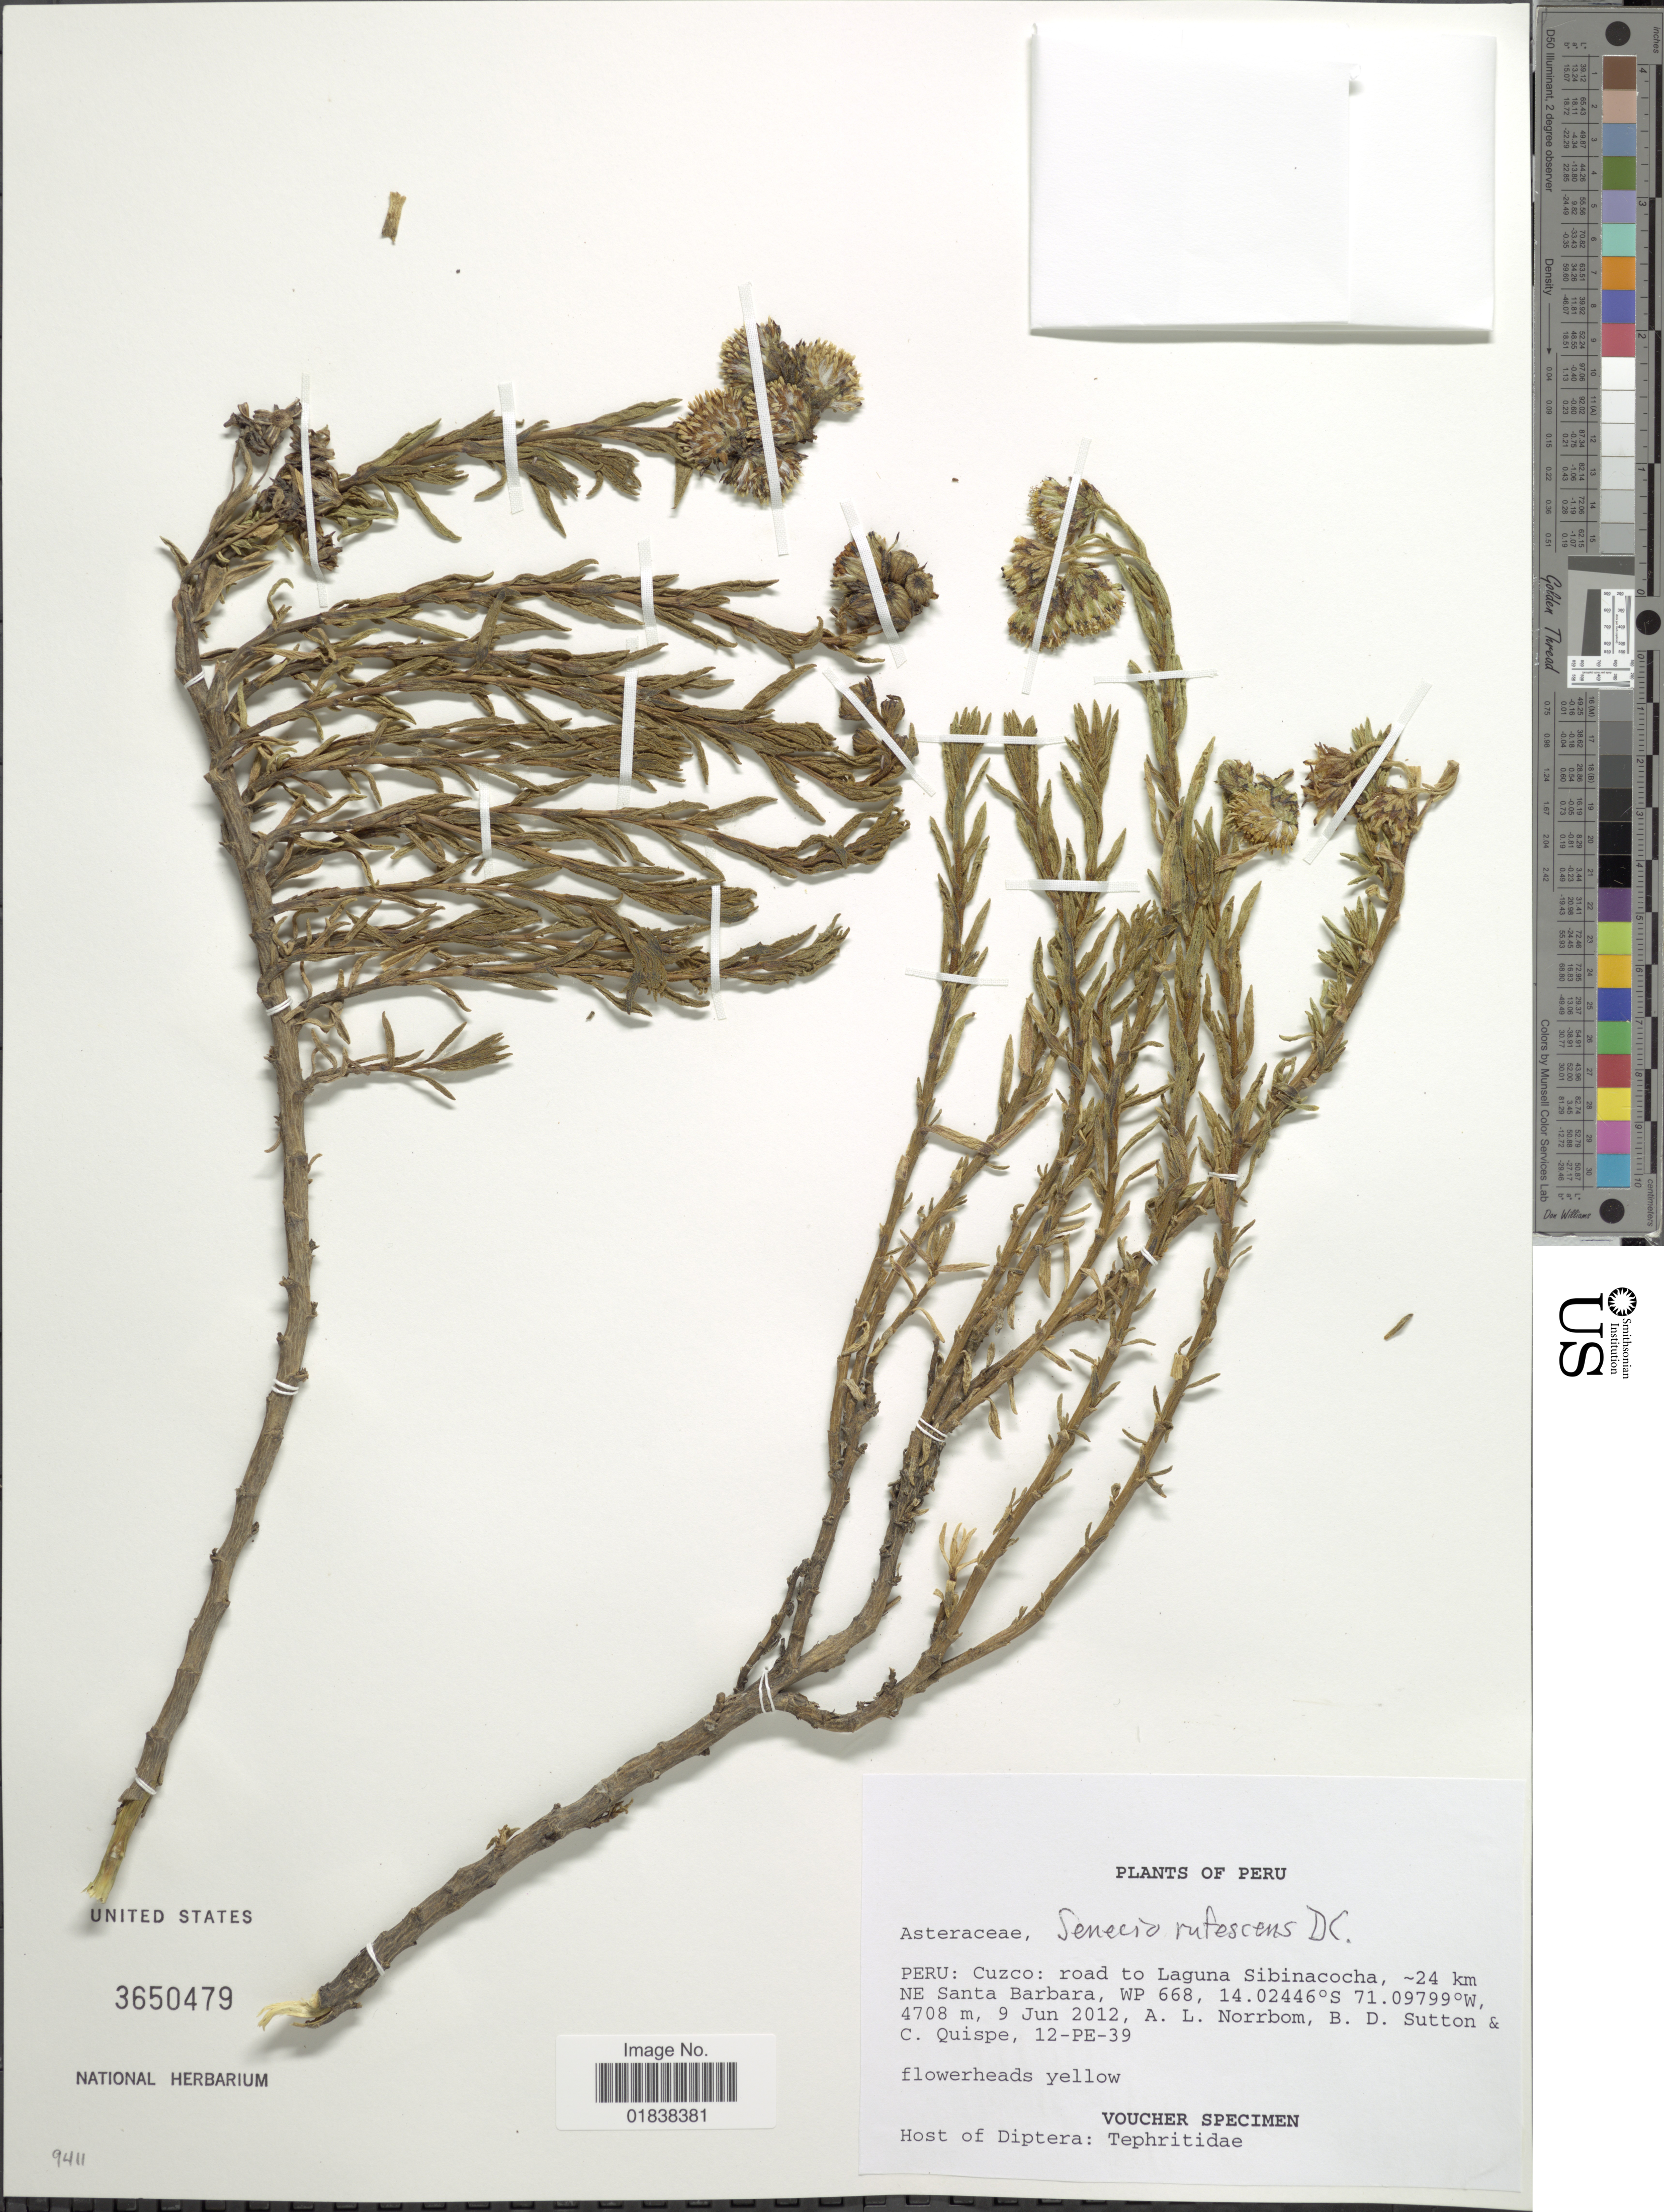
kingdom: Plantae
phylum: Tracheophyta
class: Magnoliopsida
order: Asterales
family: Asteraceae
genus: Senecio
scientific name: Senecio rufescens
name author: DC.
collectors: A. L. Norrbom, B. Sutton & C. Quispe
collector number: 12-PE-39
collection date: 2012-06-09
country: Peru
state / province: Cusco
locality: Road to Laguna Sibinacocha, 24 km NE Santa Barbara, WP 668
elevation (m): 4708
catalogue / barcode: US 3650479